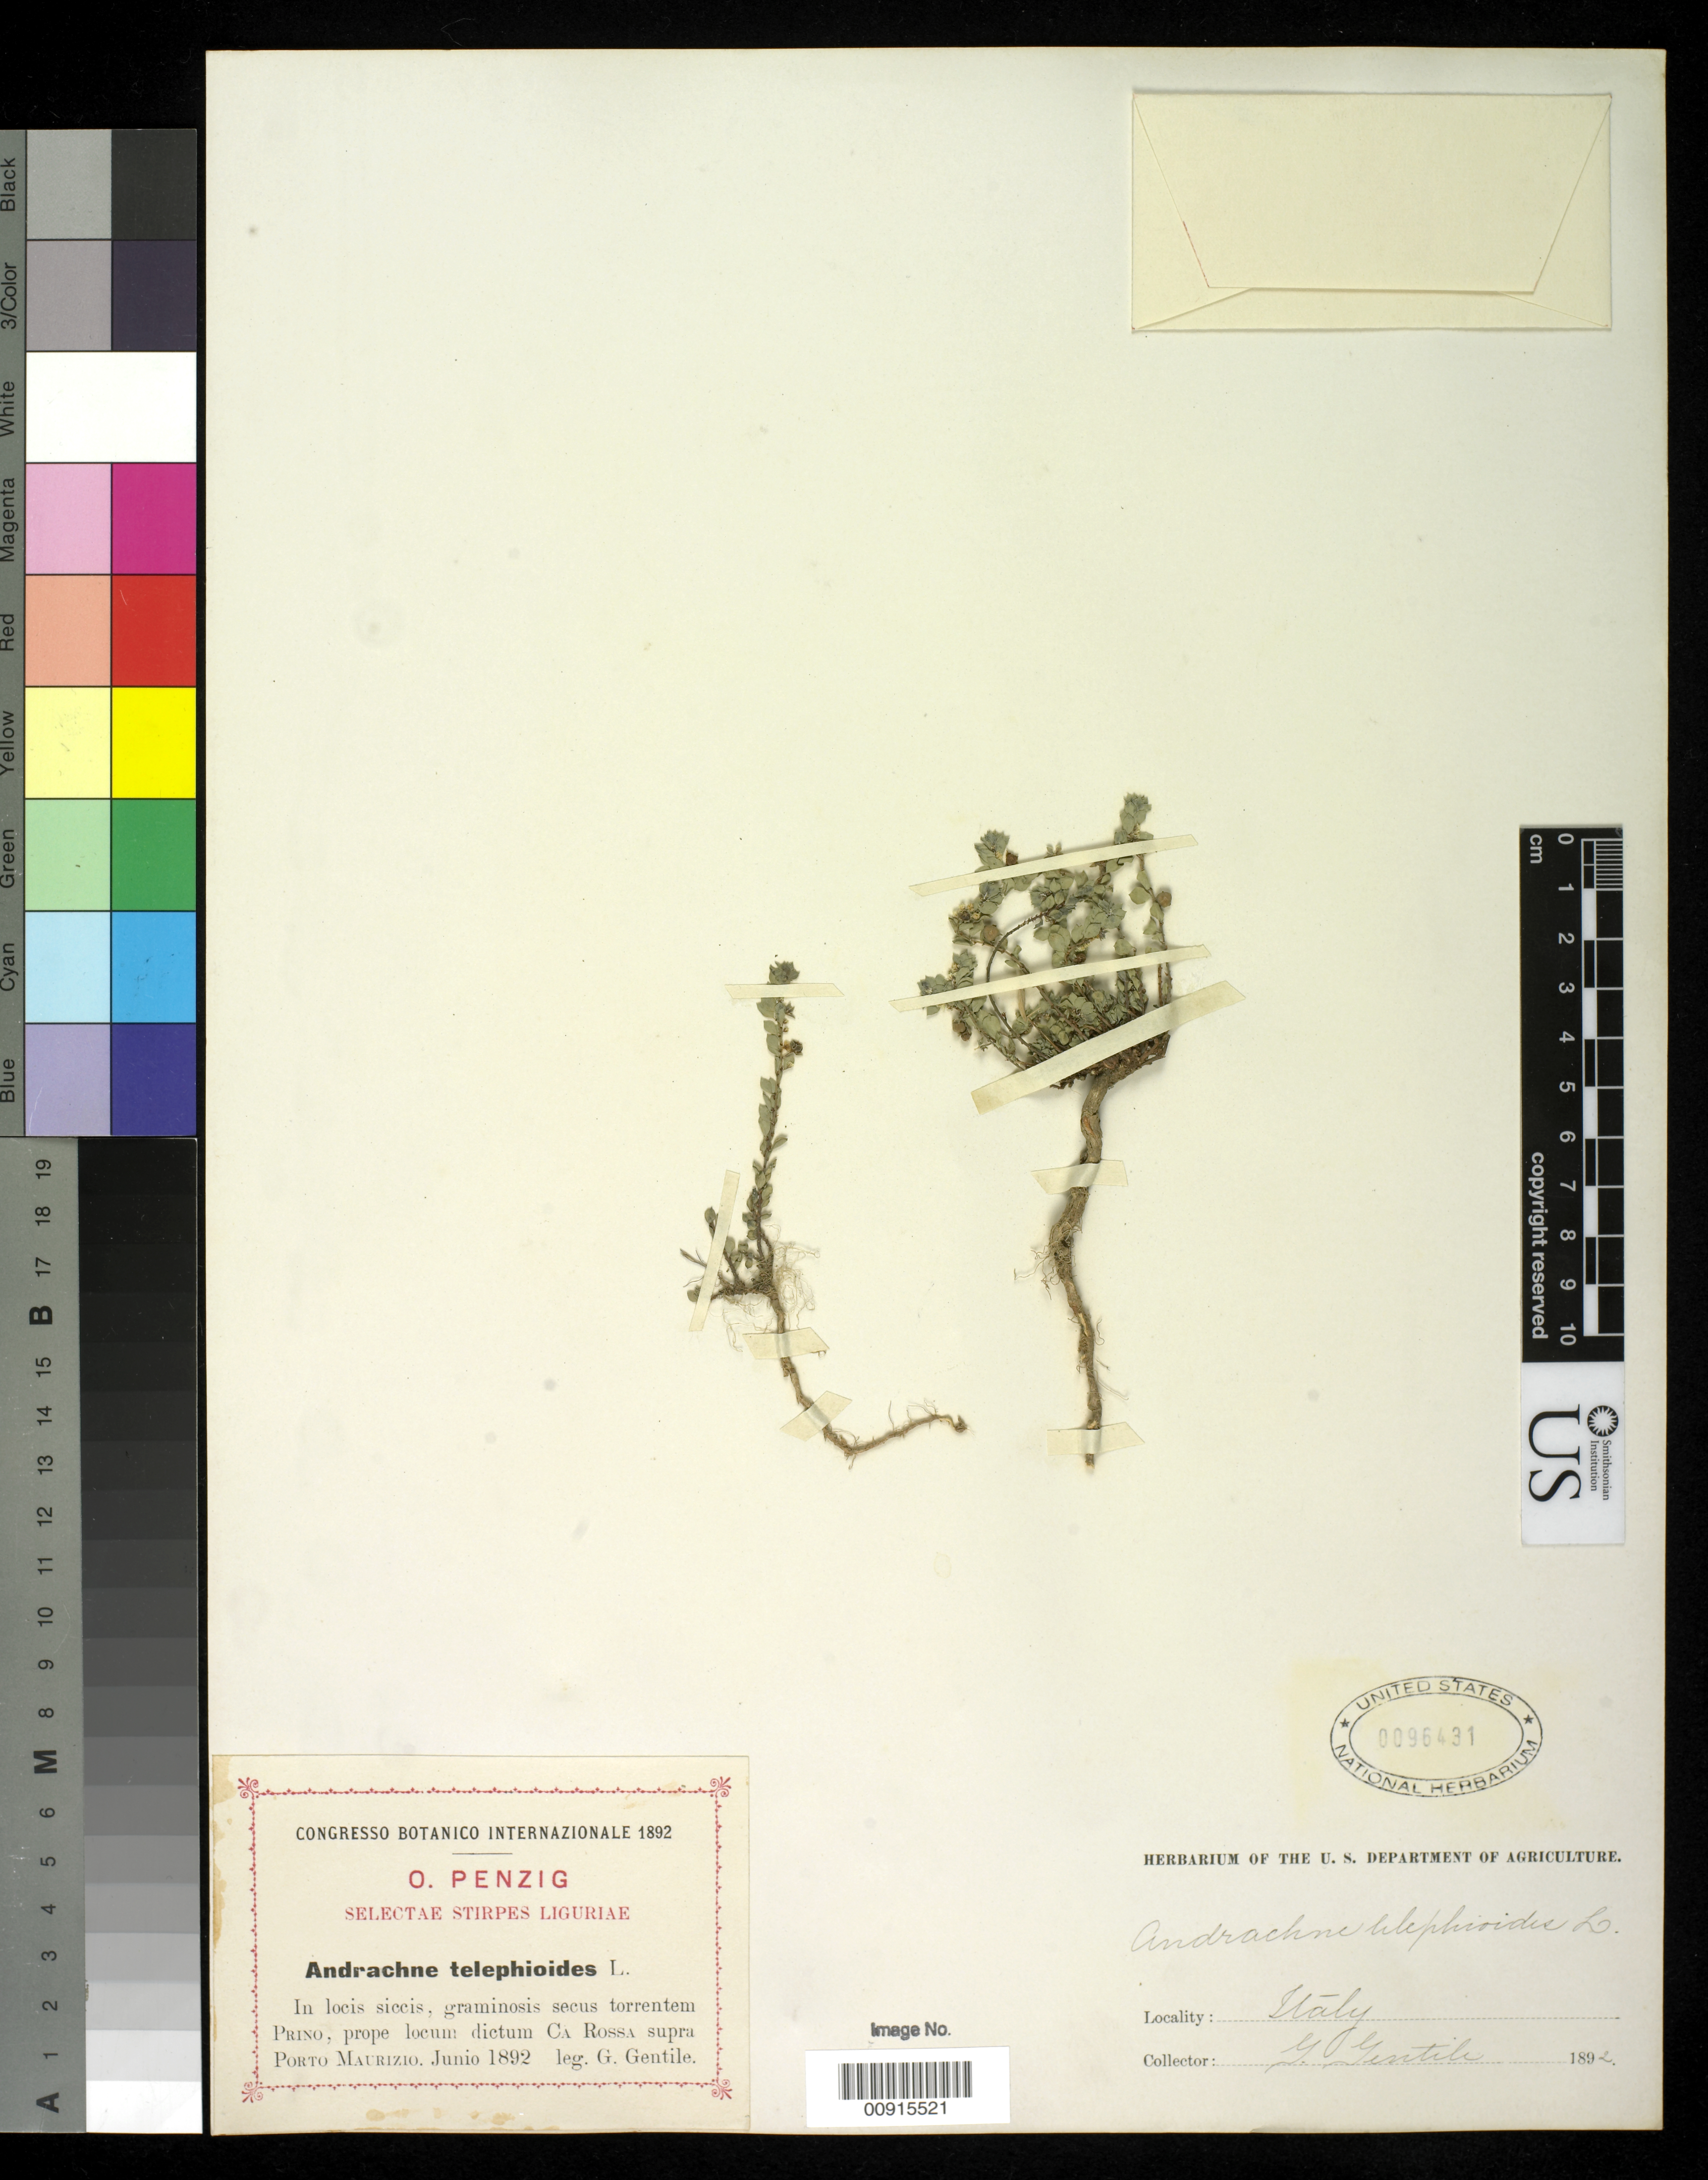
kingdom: Plantae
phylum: Tracheophyta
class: Magnoliopsida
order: Malpighiales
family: Phyllanthaceae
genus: Andrachne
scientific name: Andrachne telephioides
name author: L.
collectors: G. Gentile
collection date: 1892-06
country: Italy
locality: Above Porto Maurizio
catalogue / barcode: US 96431